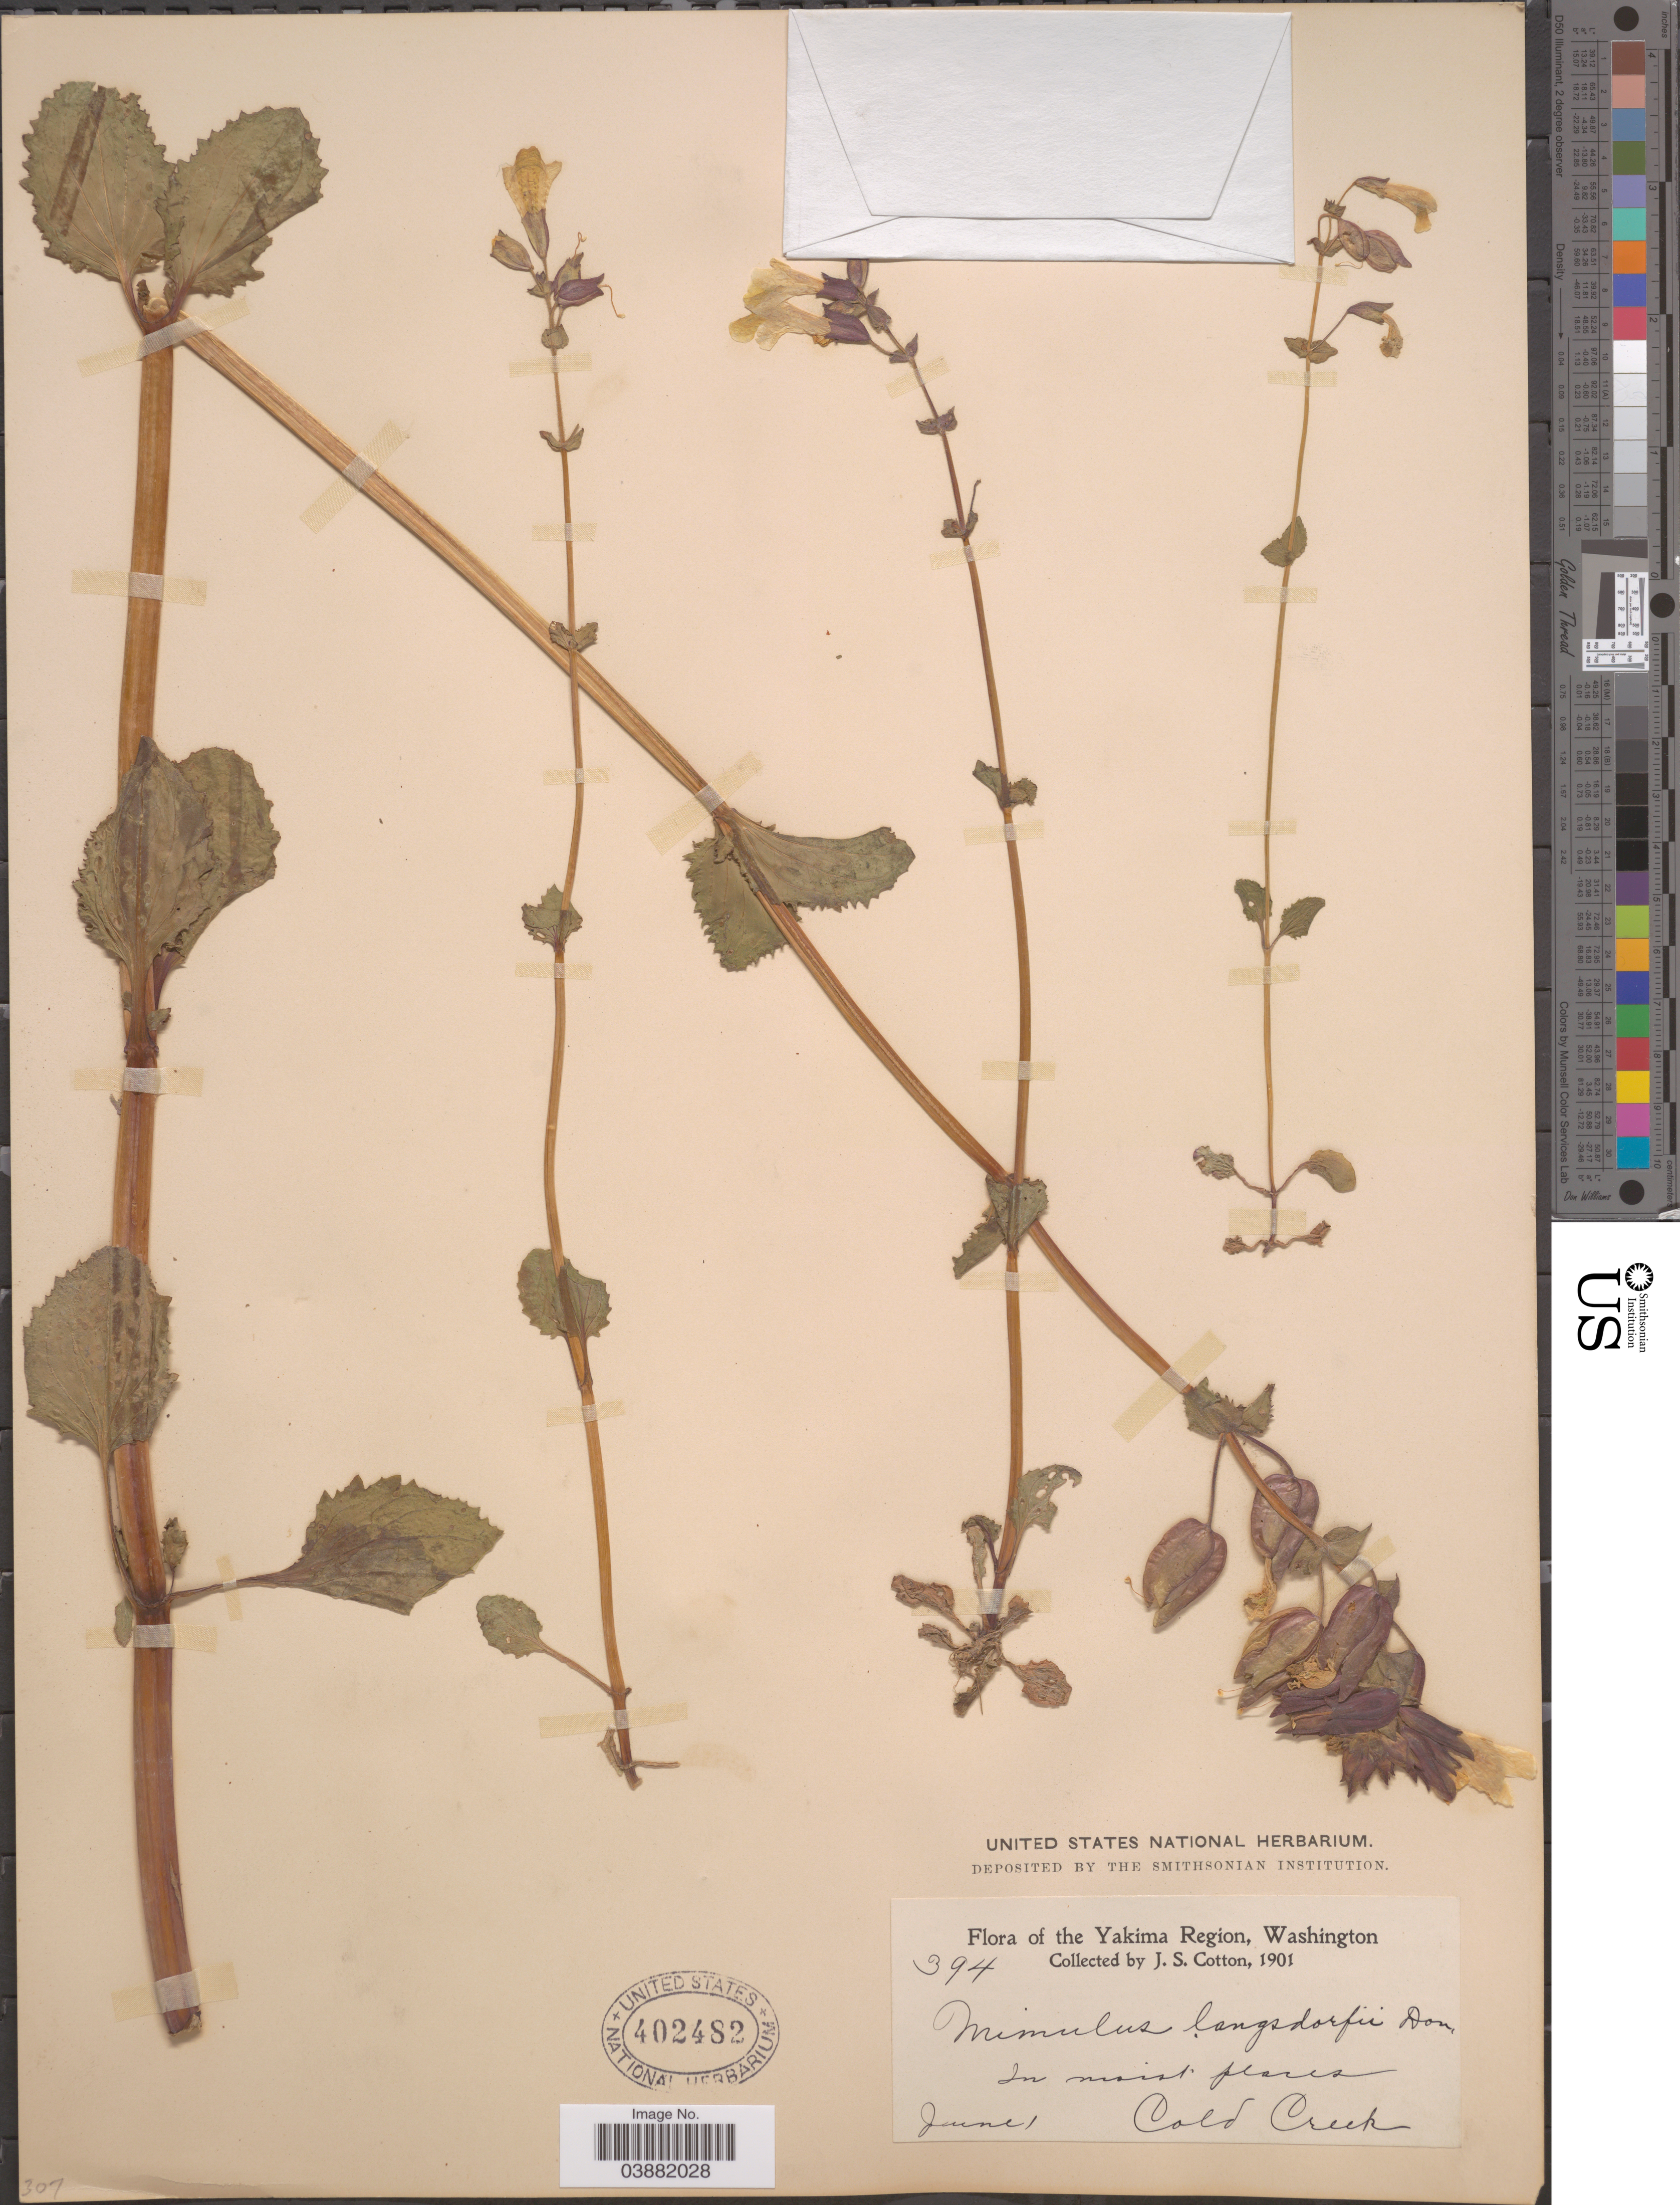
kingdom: Plantae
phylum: Tracheophyta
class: Magnoliopsida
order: Lamiales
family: Phrymaceae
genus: Mimulus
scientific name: Mimulus langsdorffii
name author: Donn & Sims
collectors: J. S. Cotton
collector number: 394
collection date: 1901-06-01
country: United States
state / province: Washington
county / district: Yakima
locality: Yakima Region. Cold Creek.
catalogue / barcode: US 402482